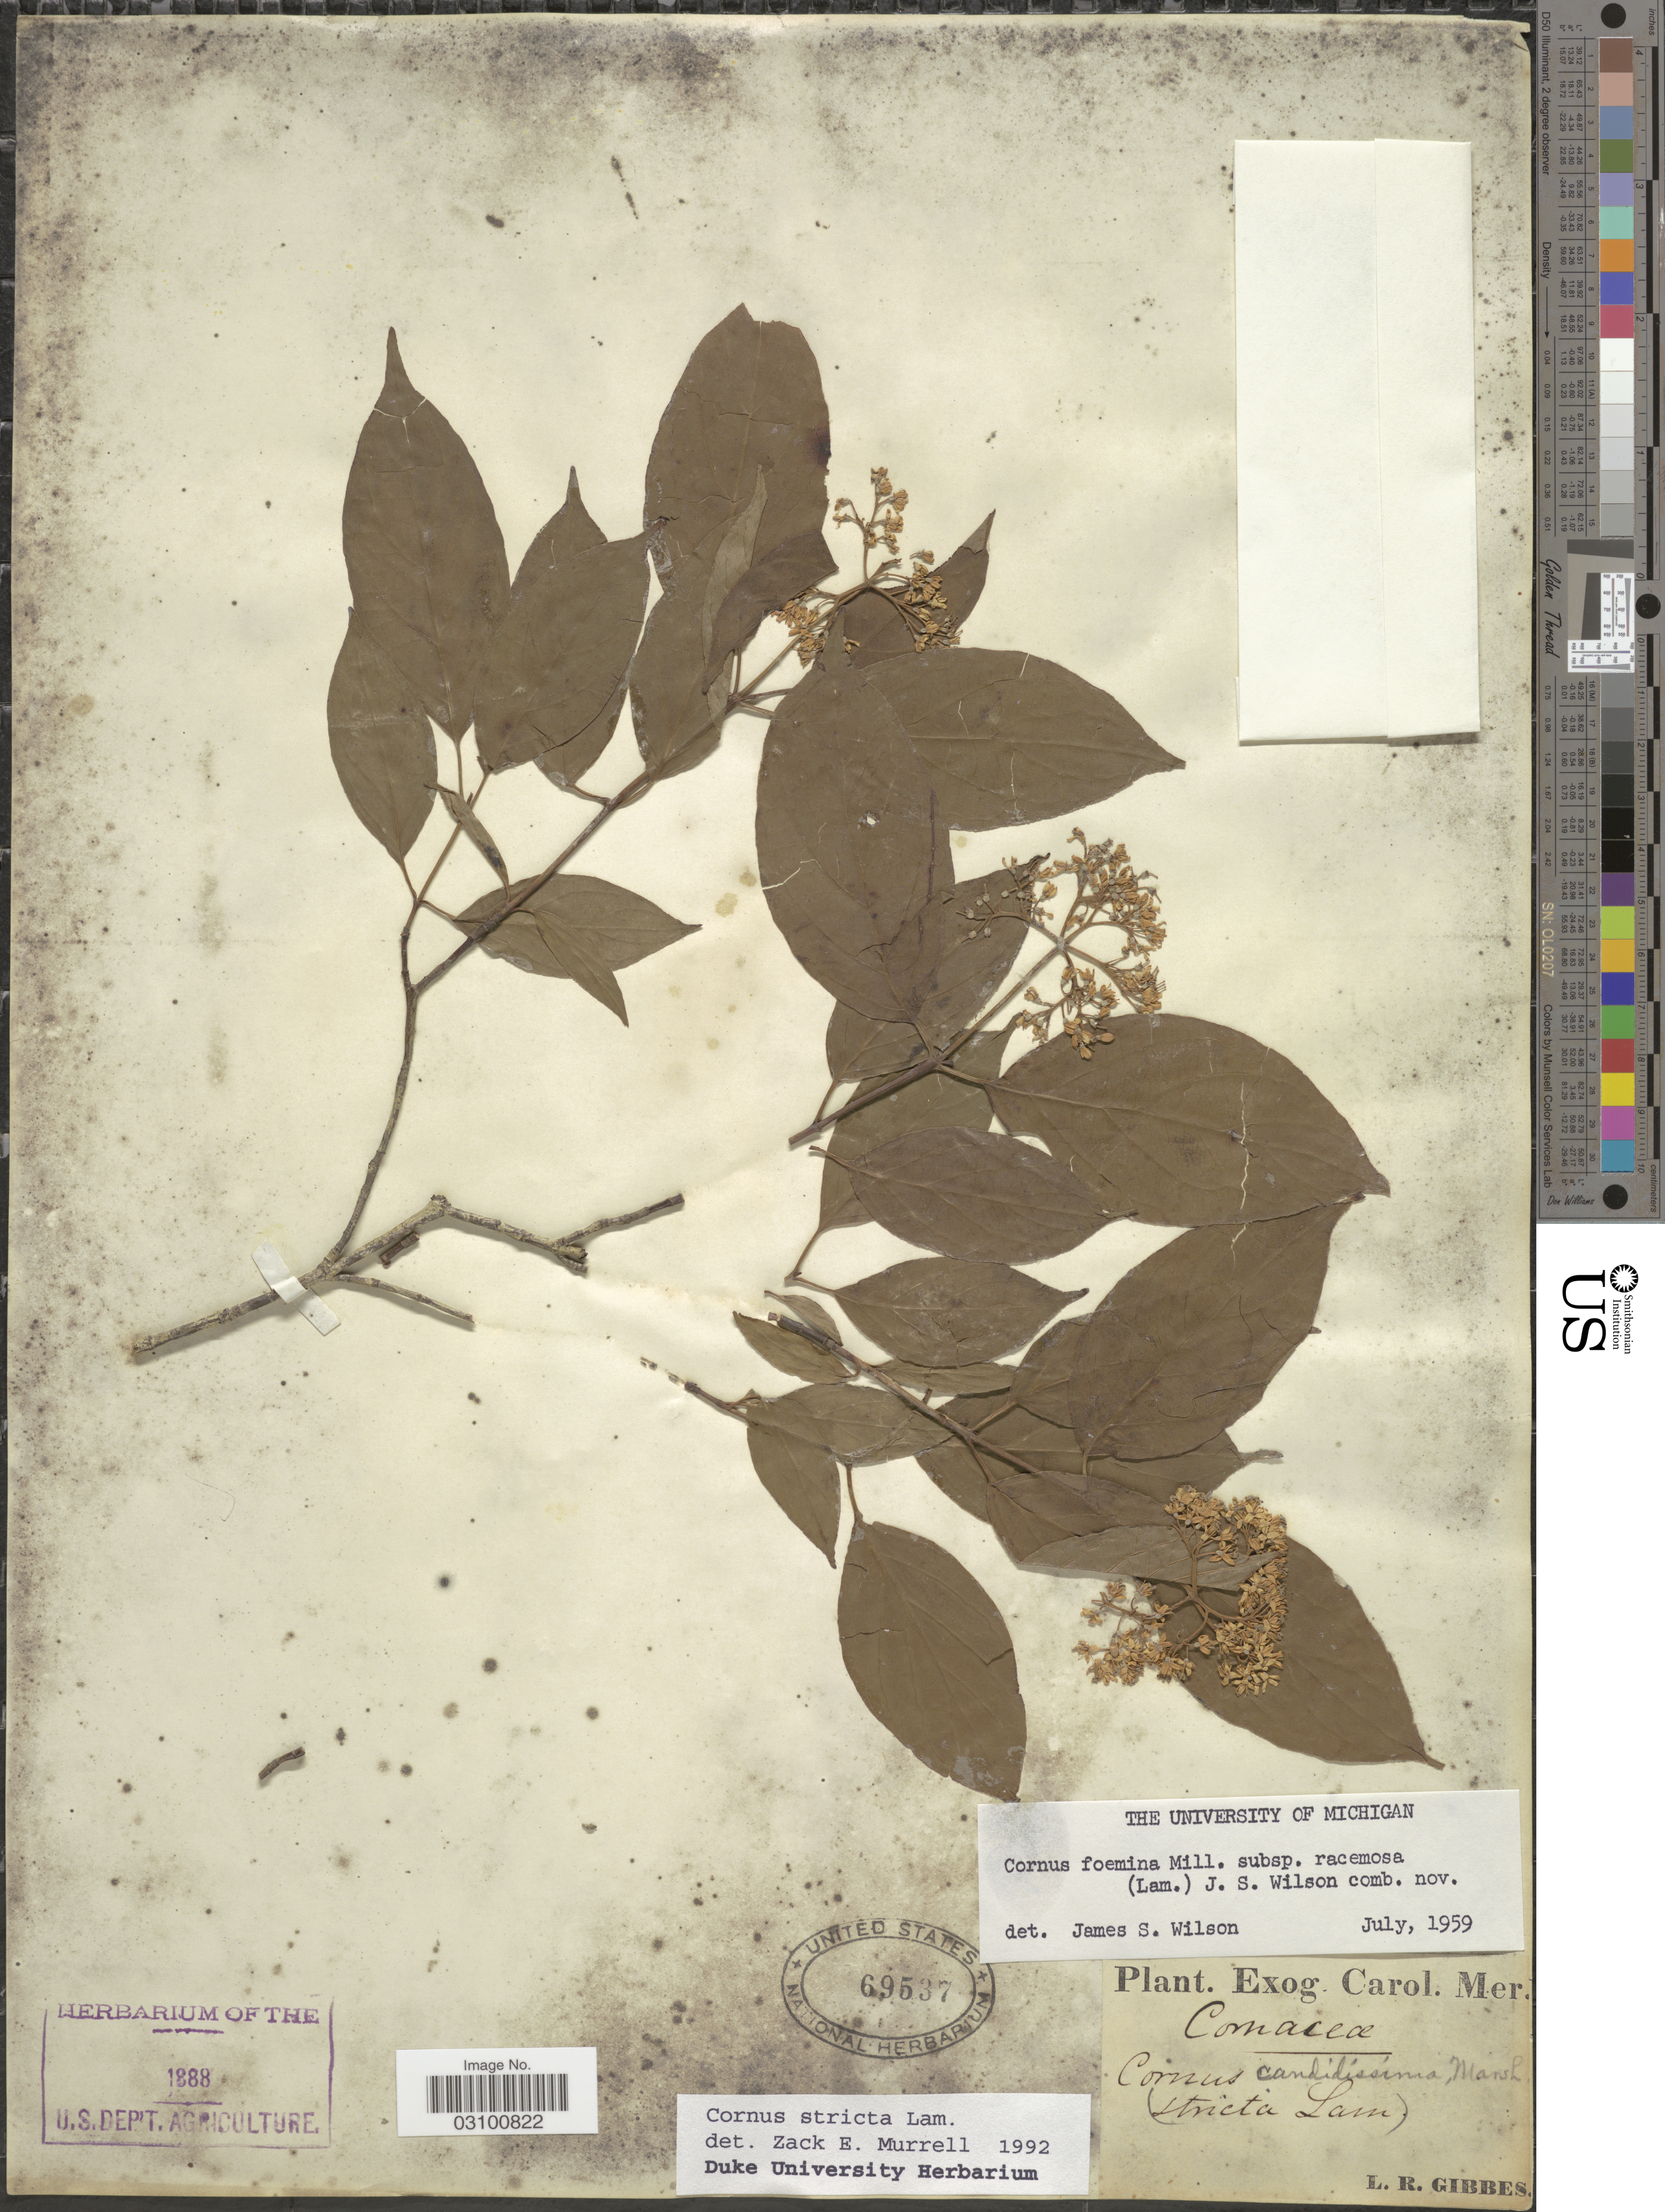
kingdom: Plantae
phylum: Tracheophyta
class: Magnoliopsida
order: Cornales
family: Cornaceae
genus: Cornus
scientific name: Cornus stricta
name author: Lam.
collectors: L. Gibbes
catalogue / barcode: US 69537